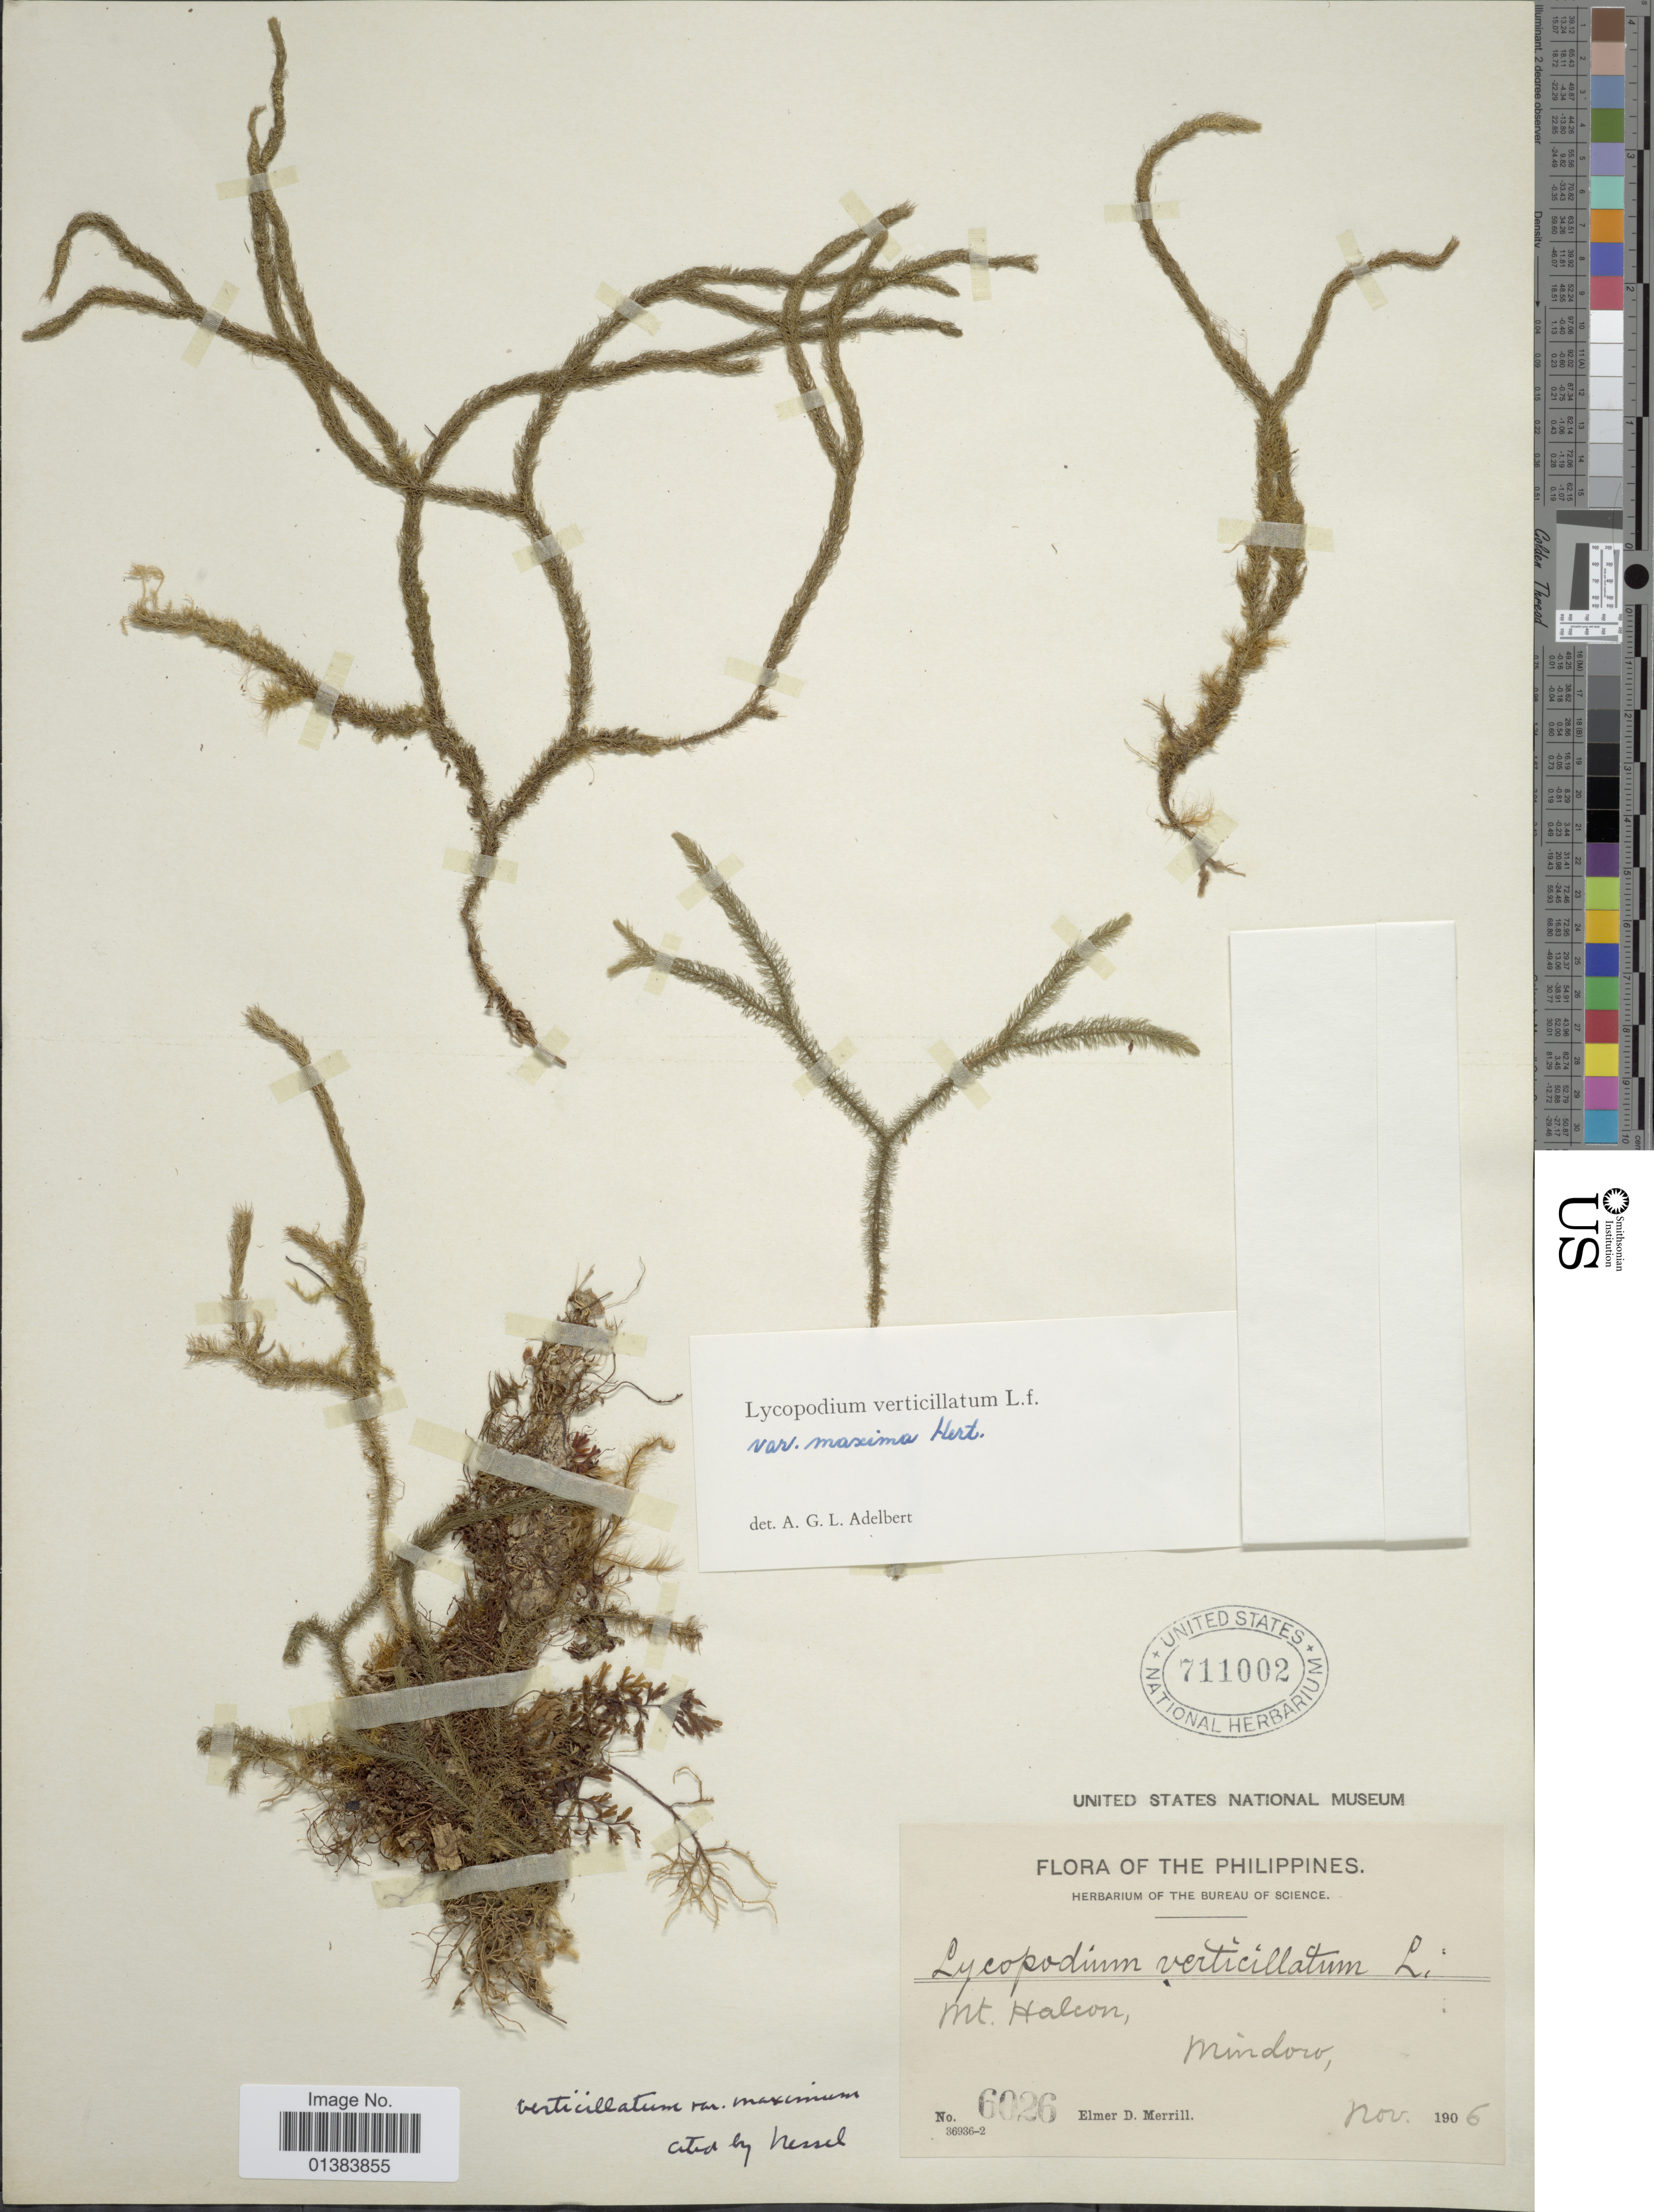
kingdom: Plantae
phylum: Tracheophyta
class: Lycopodiopsida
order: Lycopodiales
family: Lycopodiaceae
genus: Phlegmariurus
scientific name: Phlegmariurus verticillatus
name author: (L. f.) A. R. Field & Testo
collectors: E. D. Merrill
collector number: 6026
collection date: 1906-11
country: Philippines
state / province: Mimaropa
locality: Mt. Halcon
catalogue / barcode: US 711002